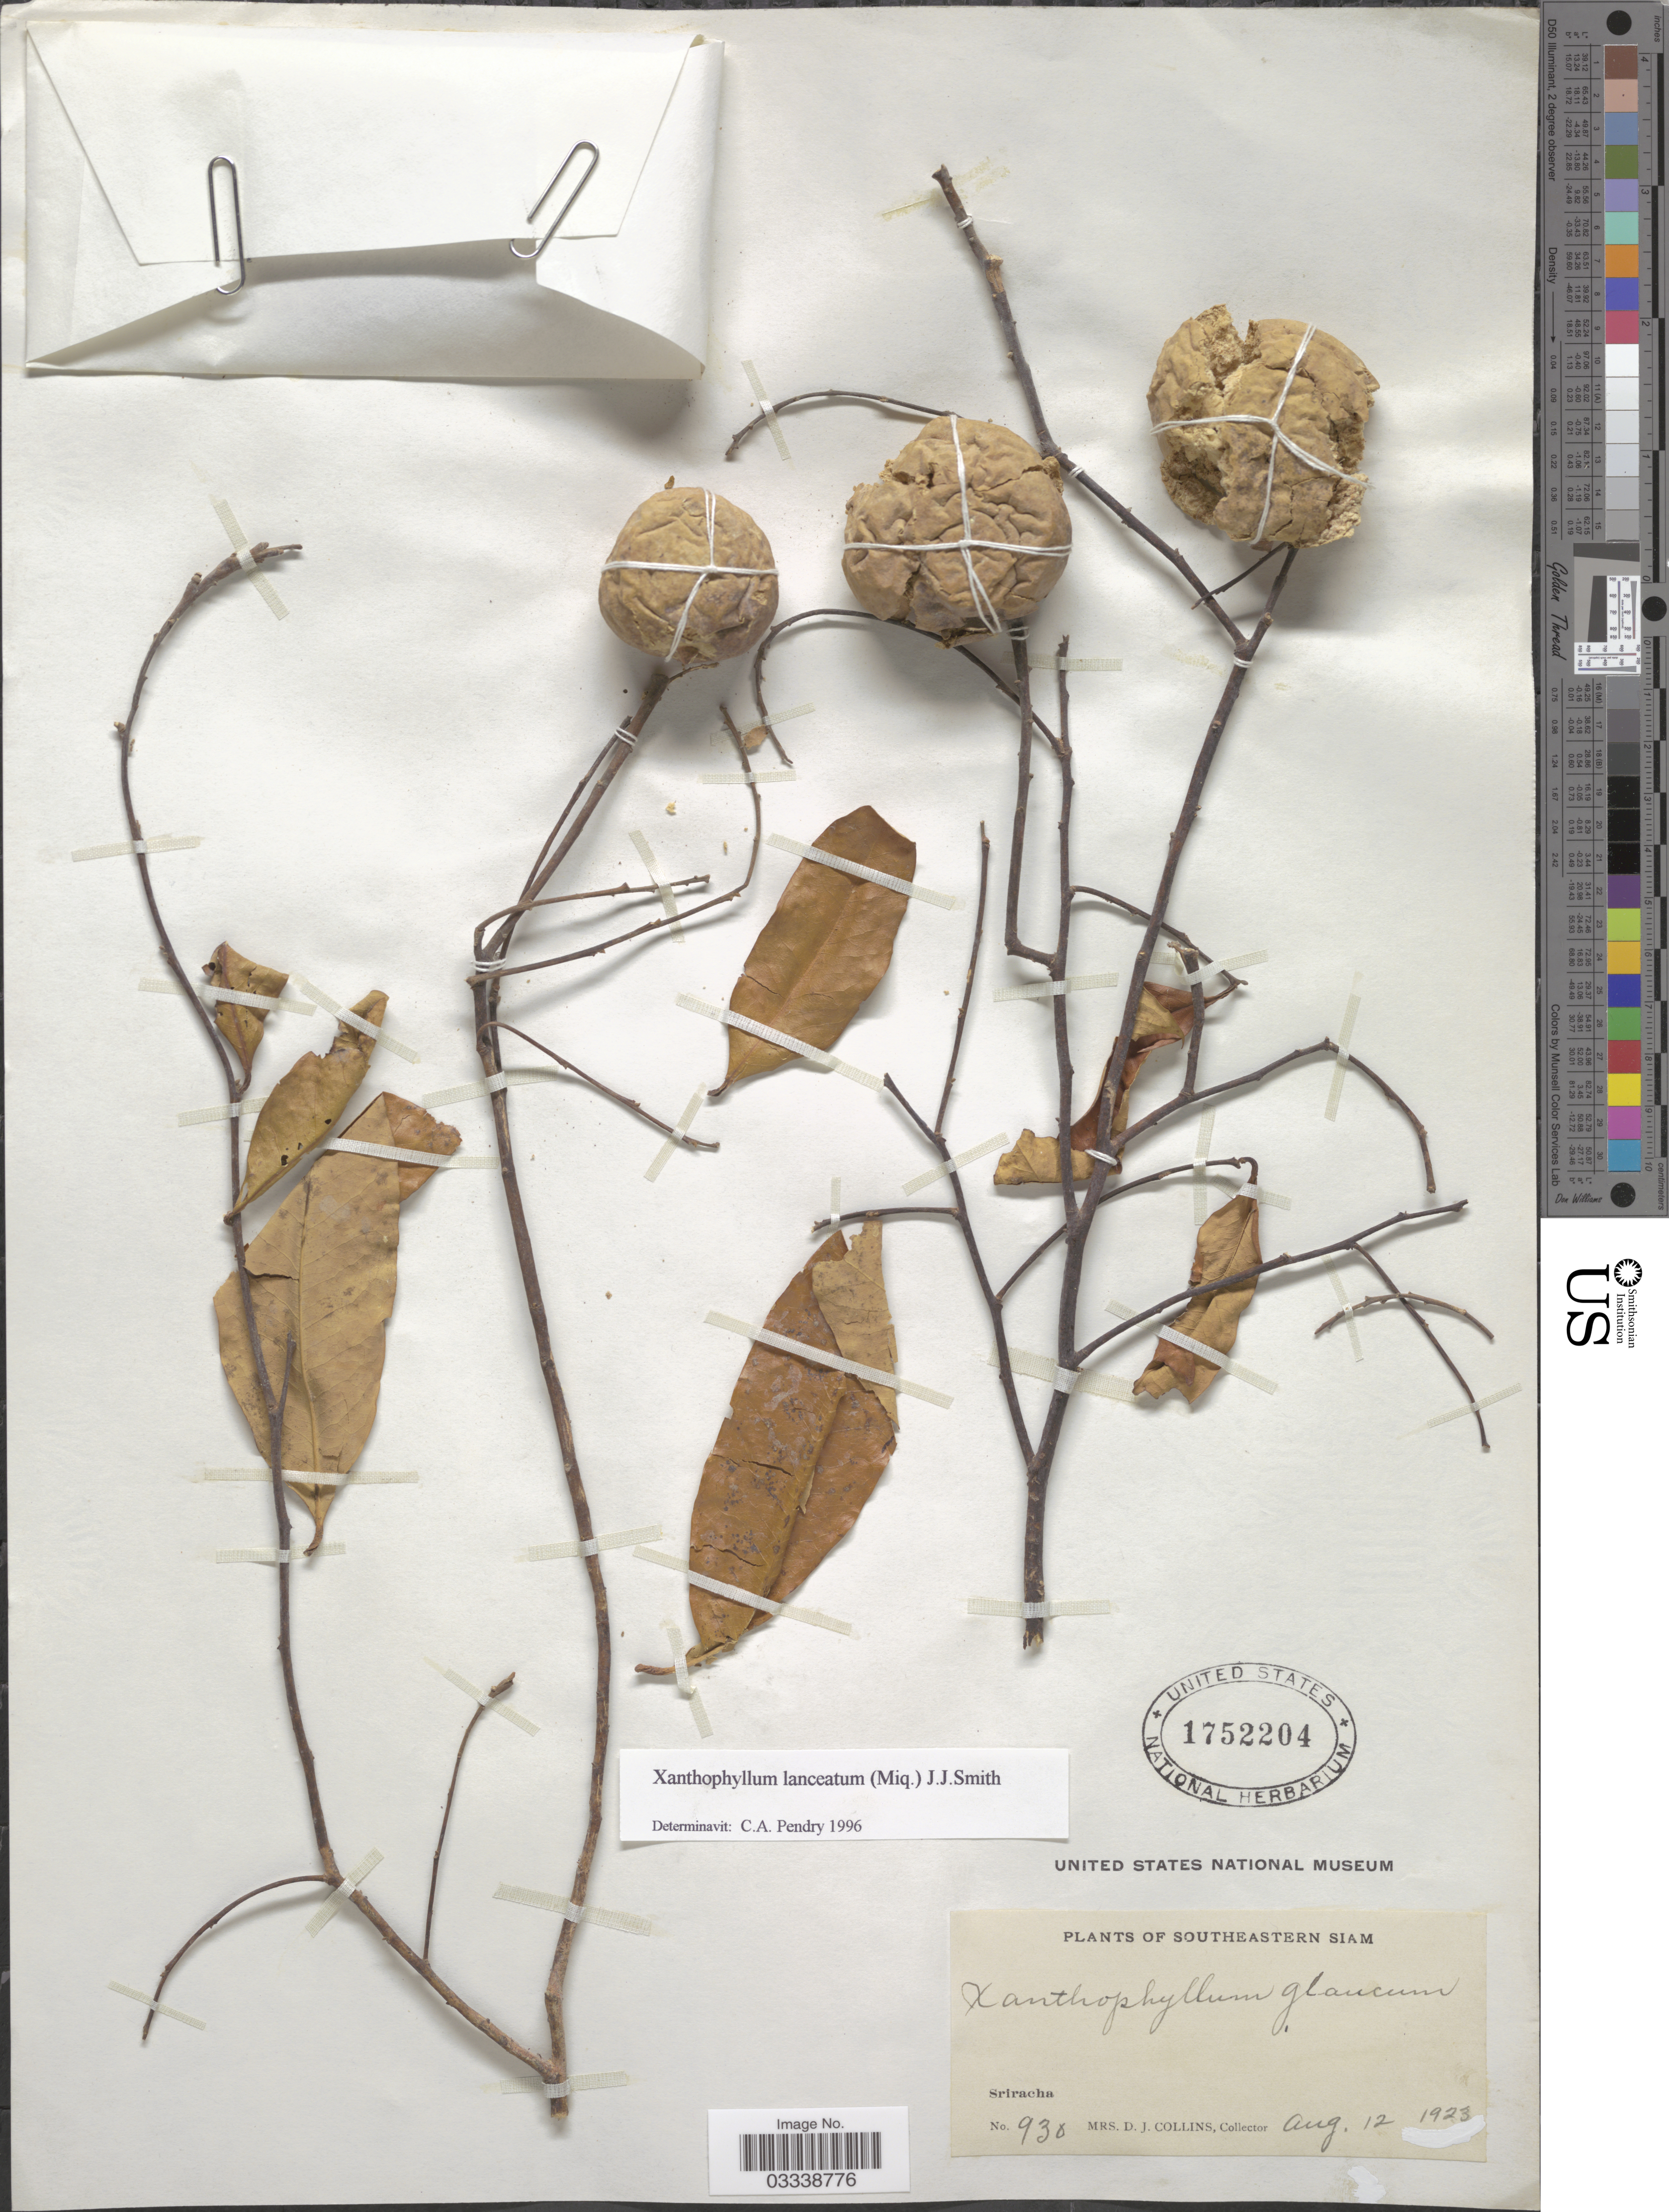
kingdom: Plantae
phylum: Tracheophyta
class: Magnoliopsida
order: Fabales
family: Polygalaceae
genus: Xanthophyllum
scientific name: Xanthophyllum lanceatum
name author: J.J. Sm.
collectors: Mrs. D. J. Collins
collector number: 930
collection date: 1923-08-12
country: Thailand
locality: Southeastern Siam. Sriracha.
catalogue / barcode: US 1752204